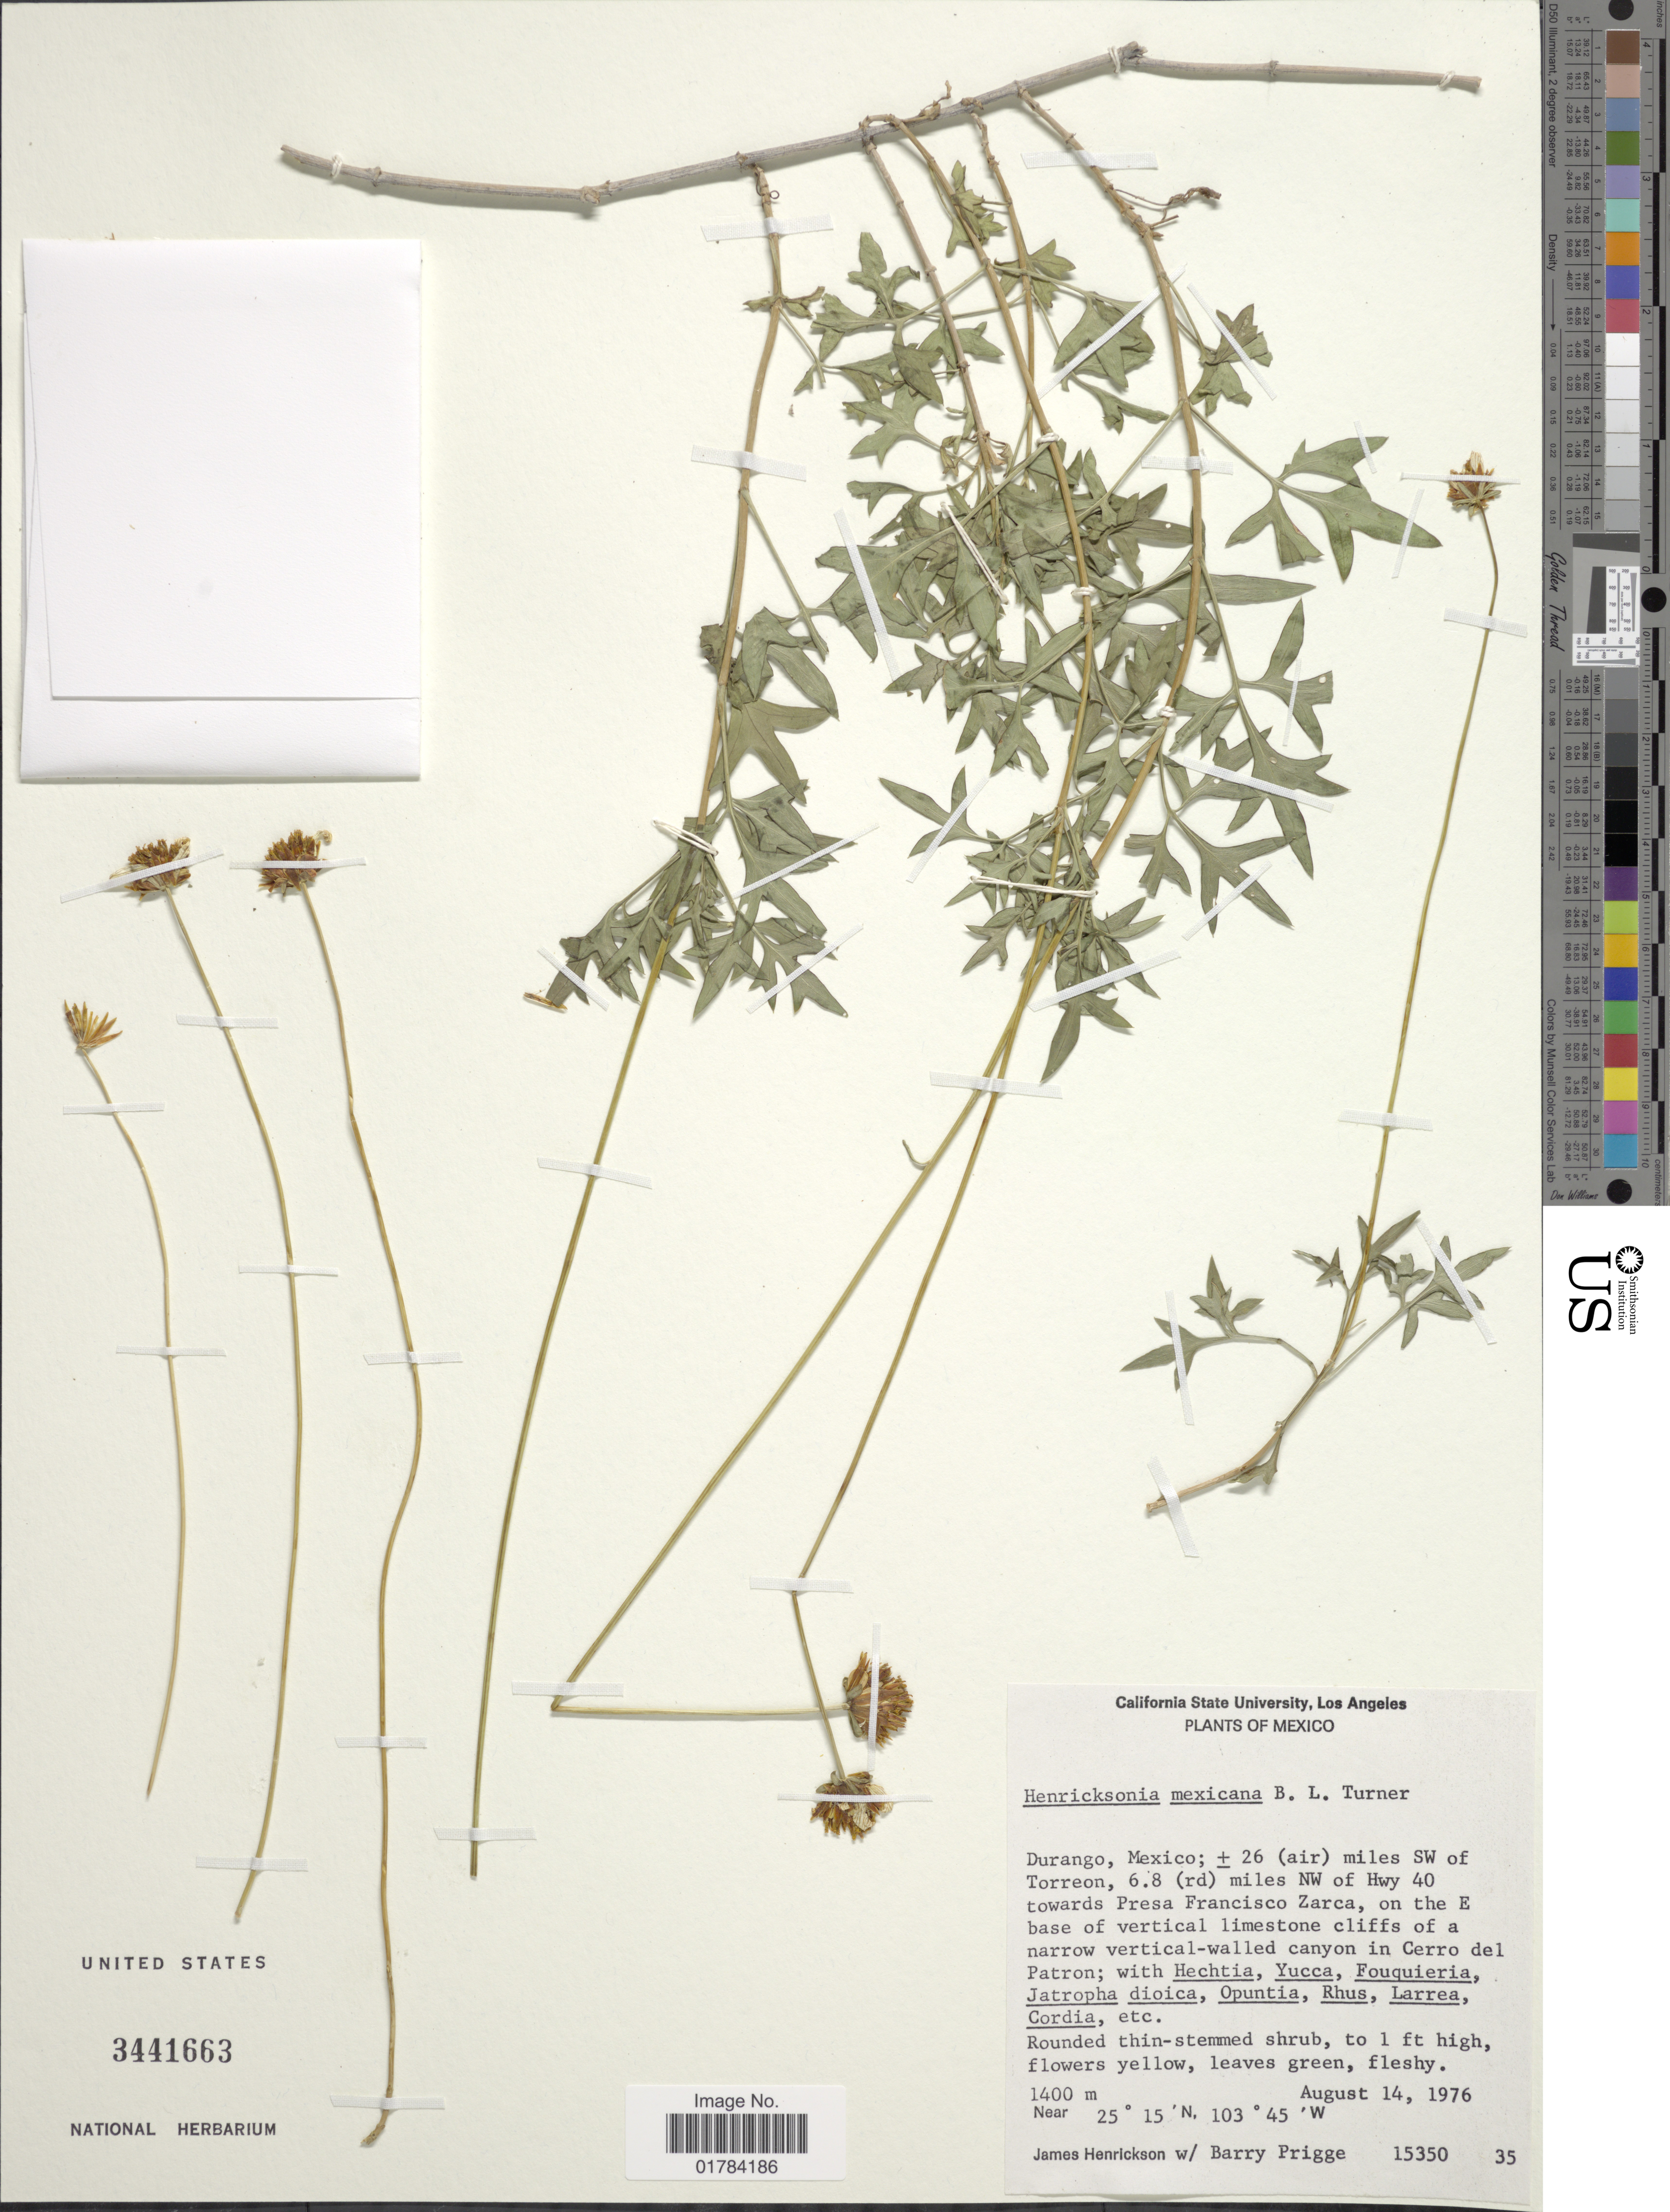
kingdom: Plantae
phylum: Tracheophyta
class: Magnoliopsida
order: Asterales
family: Asteraceae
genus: Henricksonia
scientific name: Henricksonia mexicana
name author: B.L. Turner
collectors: J. Henrickson & B. Prigge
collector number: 15350/35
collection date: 1976-08-14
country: Mexico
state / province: Durango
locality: ± 26 (air) miles SW of Torreon, 6.8 (rd) miles NW of Hwy 40 towards Presa Fransico Zarca, on the E base of vertical limestone cliffs of a narrow vertical-walled canyon in Cerro del Patron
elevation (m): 1400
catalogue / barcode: US 3441663